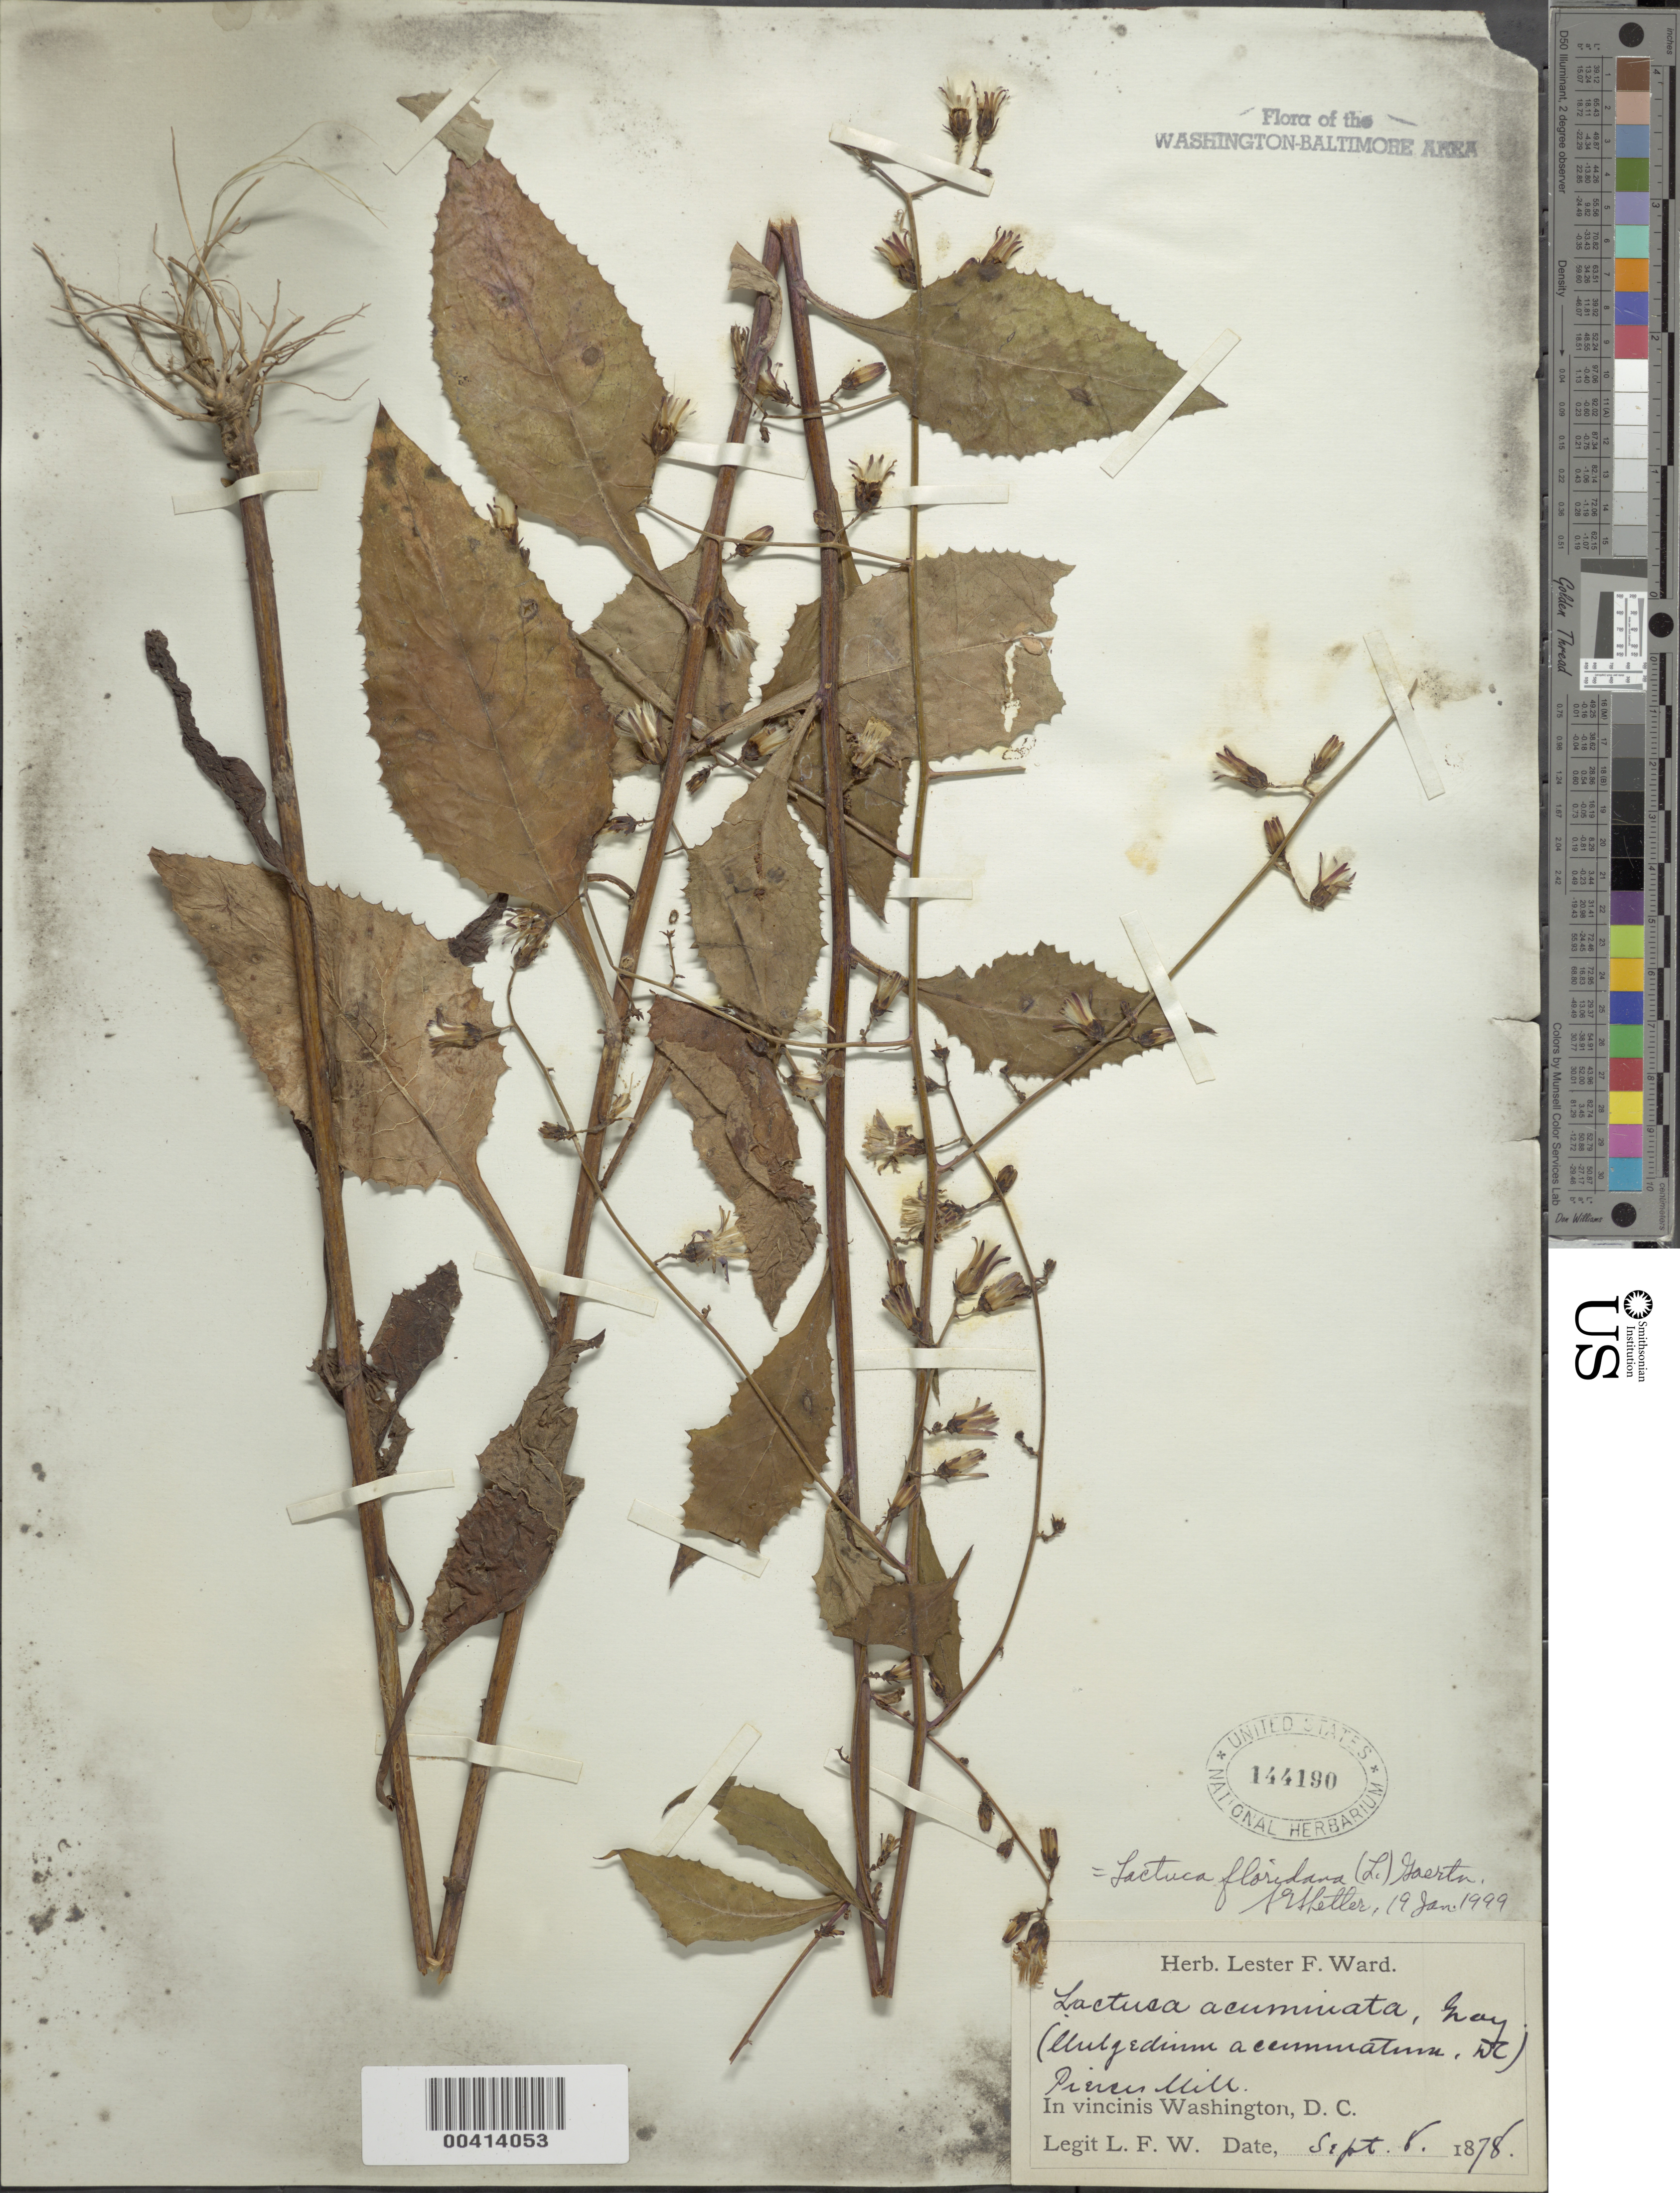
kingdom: Plantae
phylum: Tracheophyta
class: Magnoliopsida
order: Asterales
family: Asteraceae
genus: Lactuca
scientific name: Lactuca floridana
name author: (L.) Gaertn.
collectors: L. F. Ward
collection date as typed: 08 Sep 1878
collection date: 1878-09-08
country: United States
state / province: District of Columbia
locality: Pierces Mill Rock Creek Park & vicinity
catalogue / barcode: US 144190